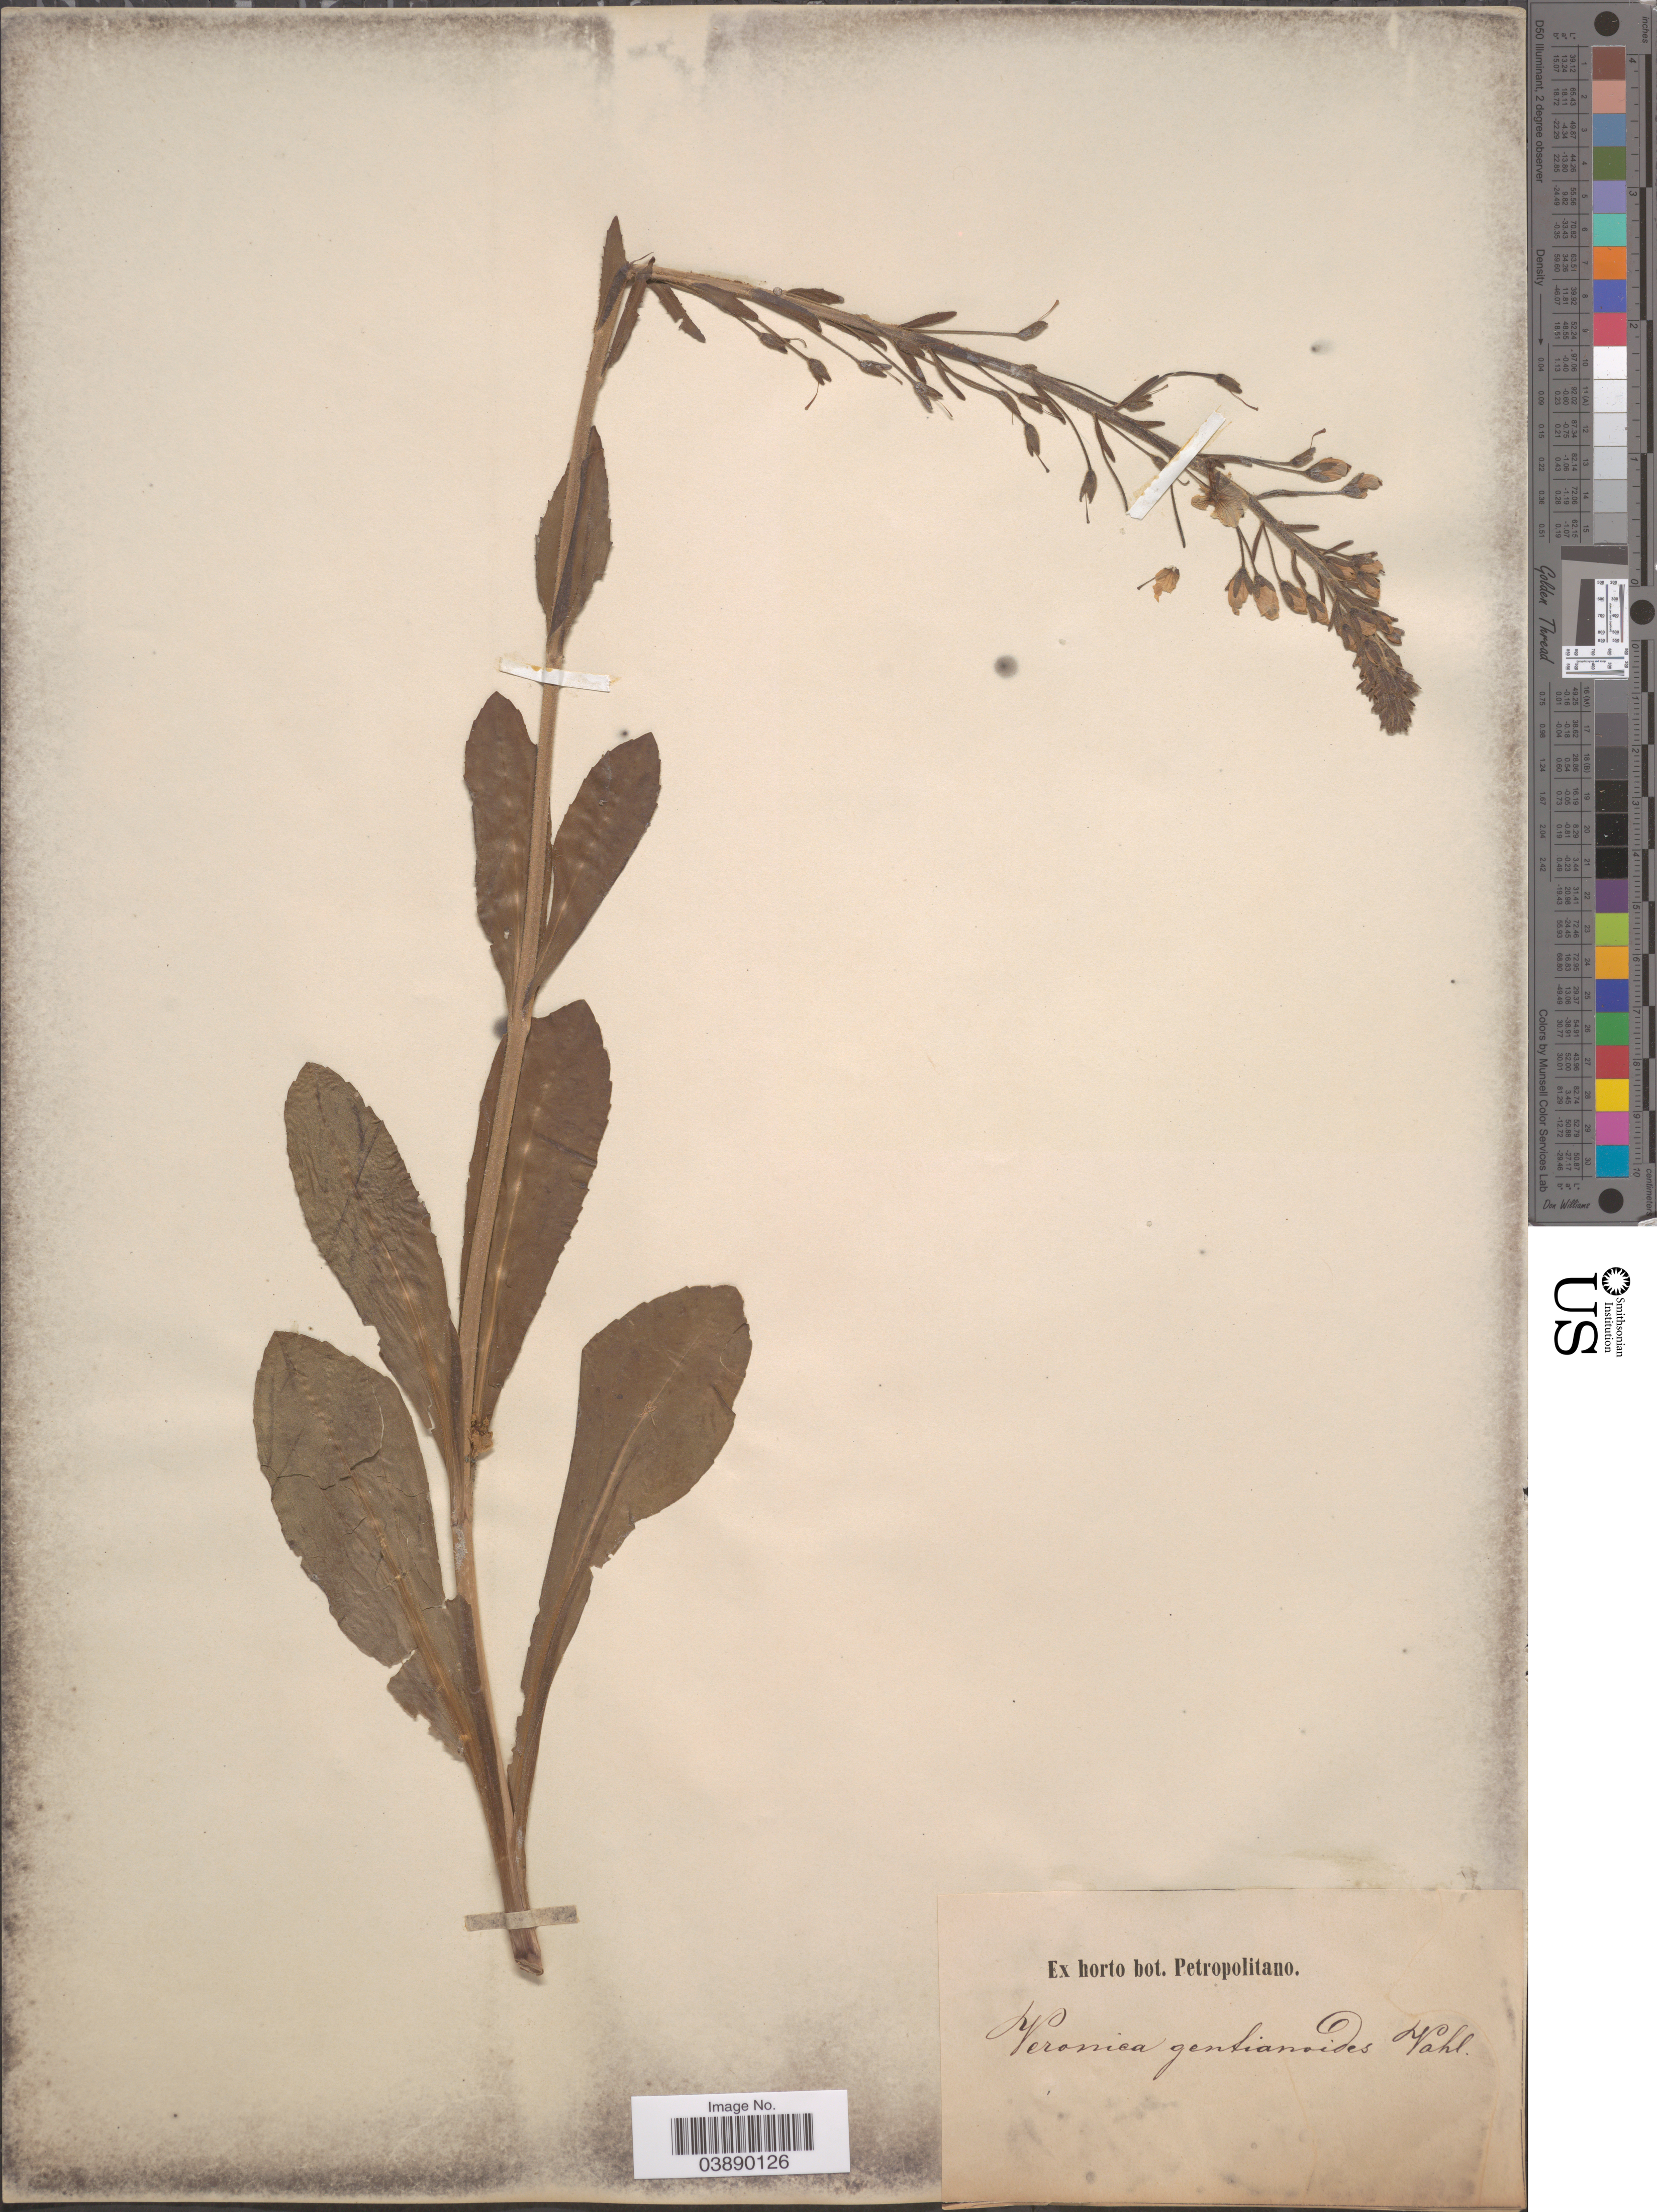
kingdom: Plantae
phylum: Tracheophyta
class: Magnoliopsida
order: Lamiales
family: Plantaginaceae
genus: Veronica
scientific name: Veronica gentianoides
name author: Vahl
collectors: ex Horto Bot. Petropolitano